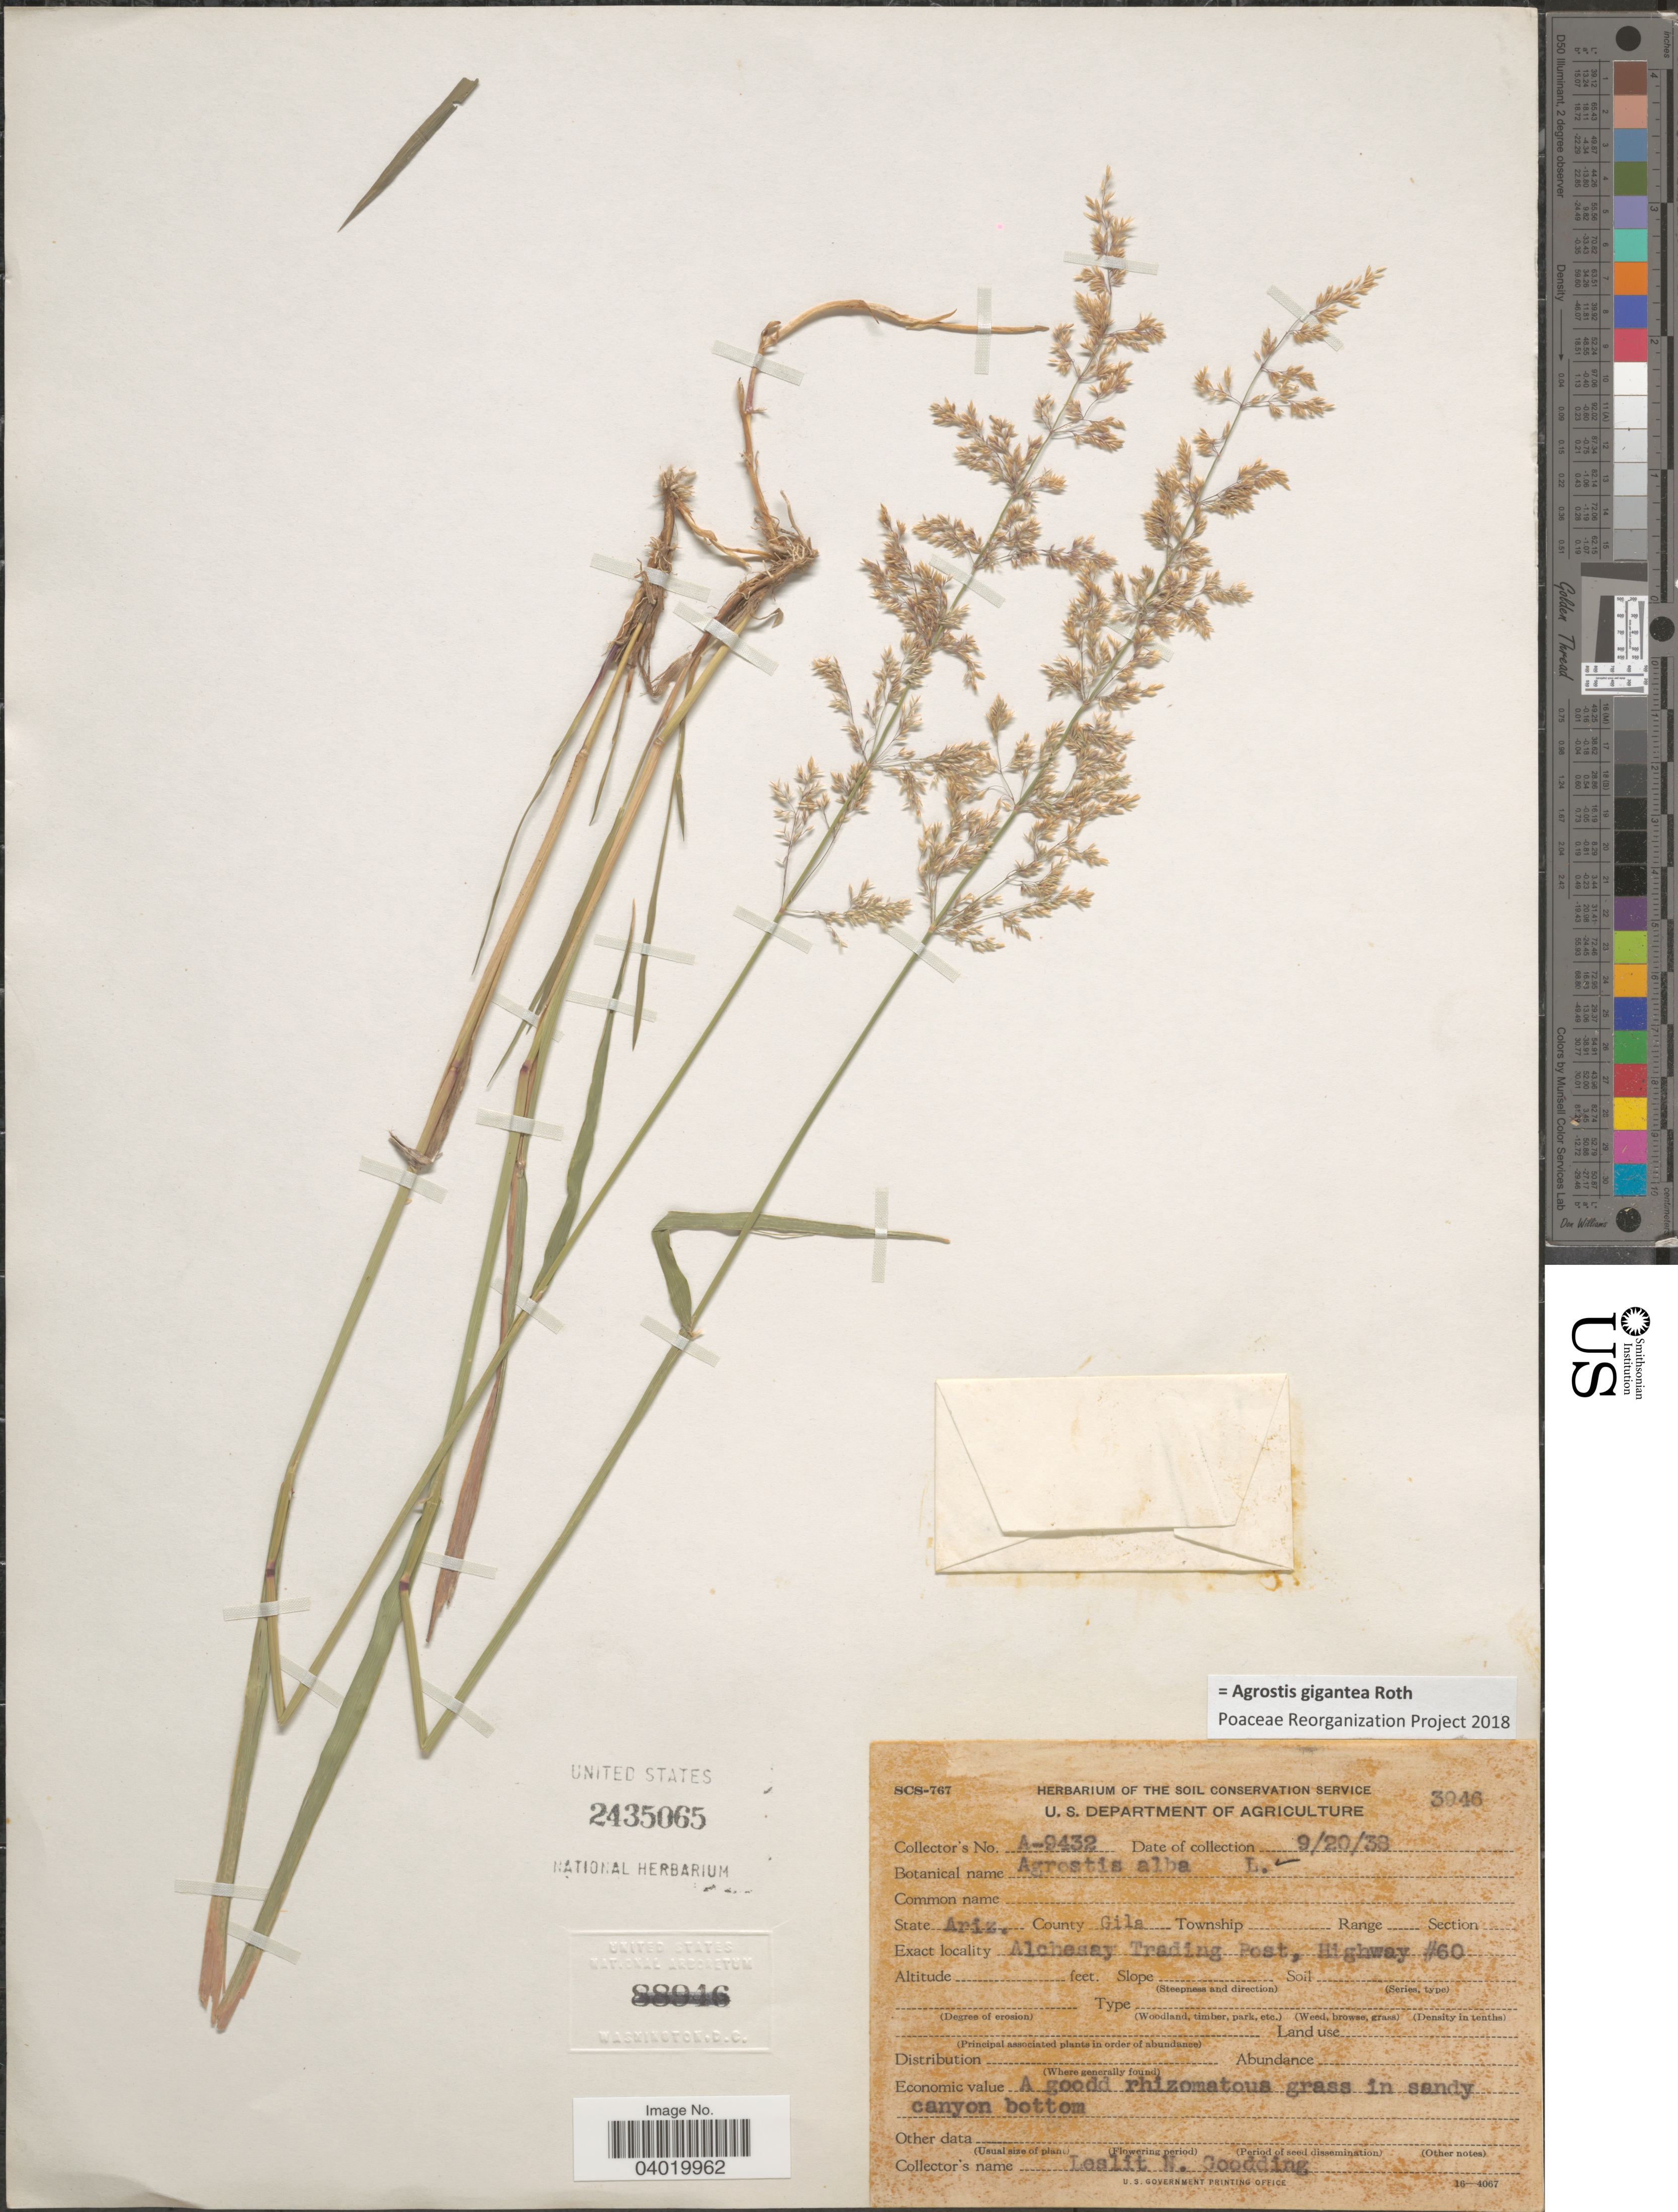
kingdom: Plantae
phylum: Tracheophyta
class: Liliopsida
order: Poales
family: Poaceae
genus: Agrostis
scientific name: Agrostis gigantea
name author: Roth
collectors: L. N. Goodding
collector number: A-9432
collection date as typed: Transcribed d/m/y: 20/9/38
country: United States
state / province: Arizona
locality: County Gila. Alchesay Trading Post, Highway #60.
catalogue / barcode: US 2435065